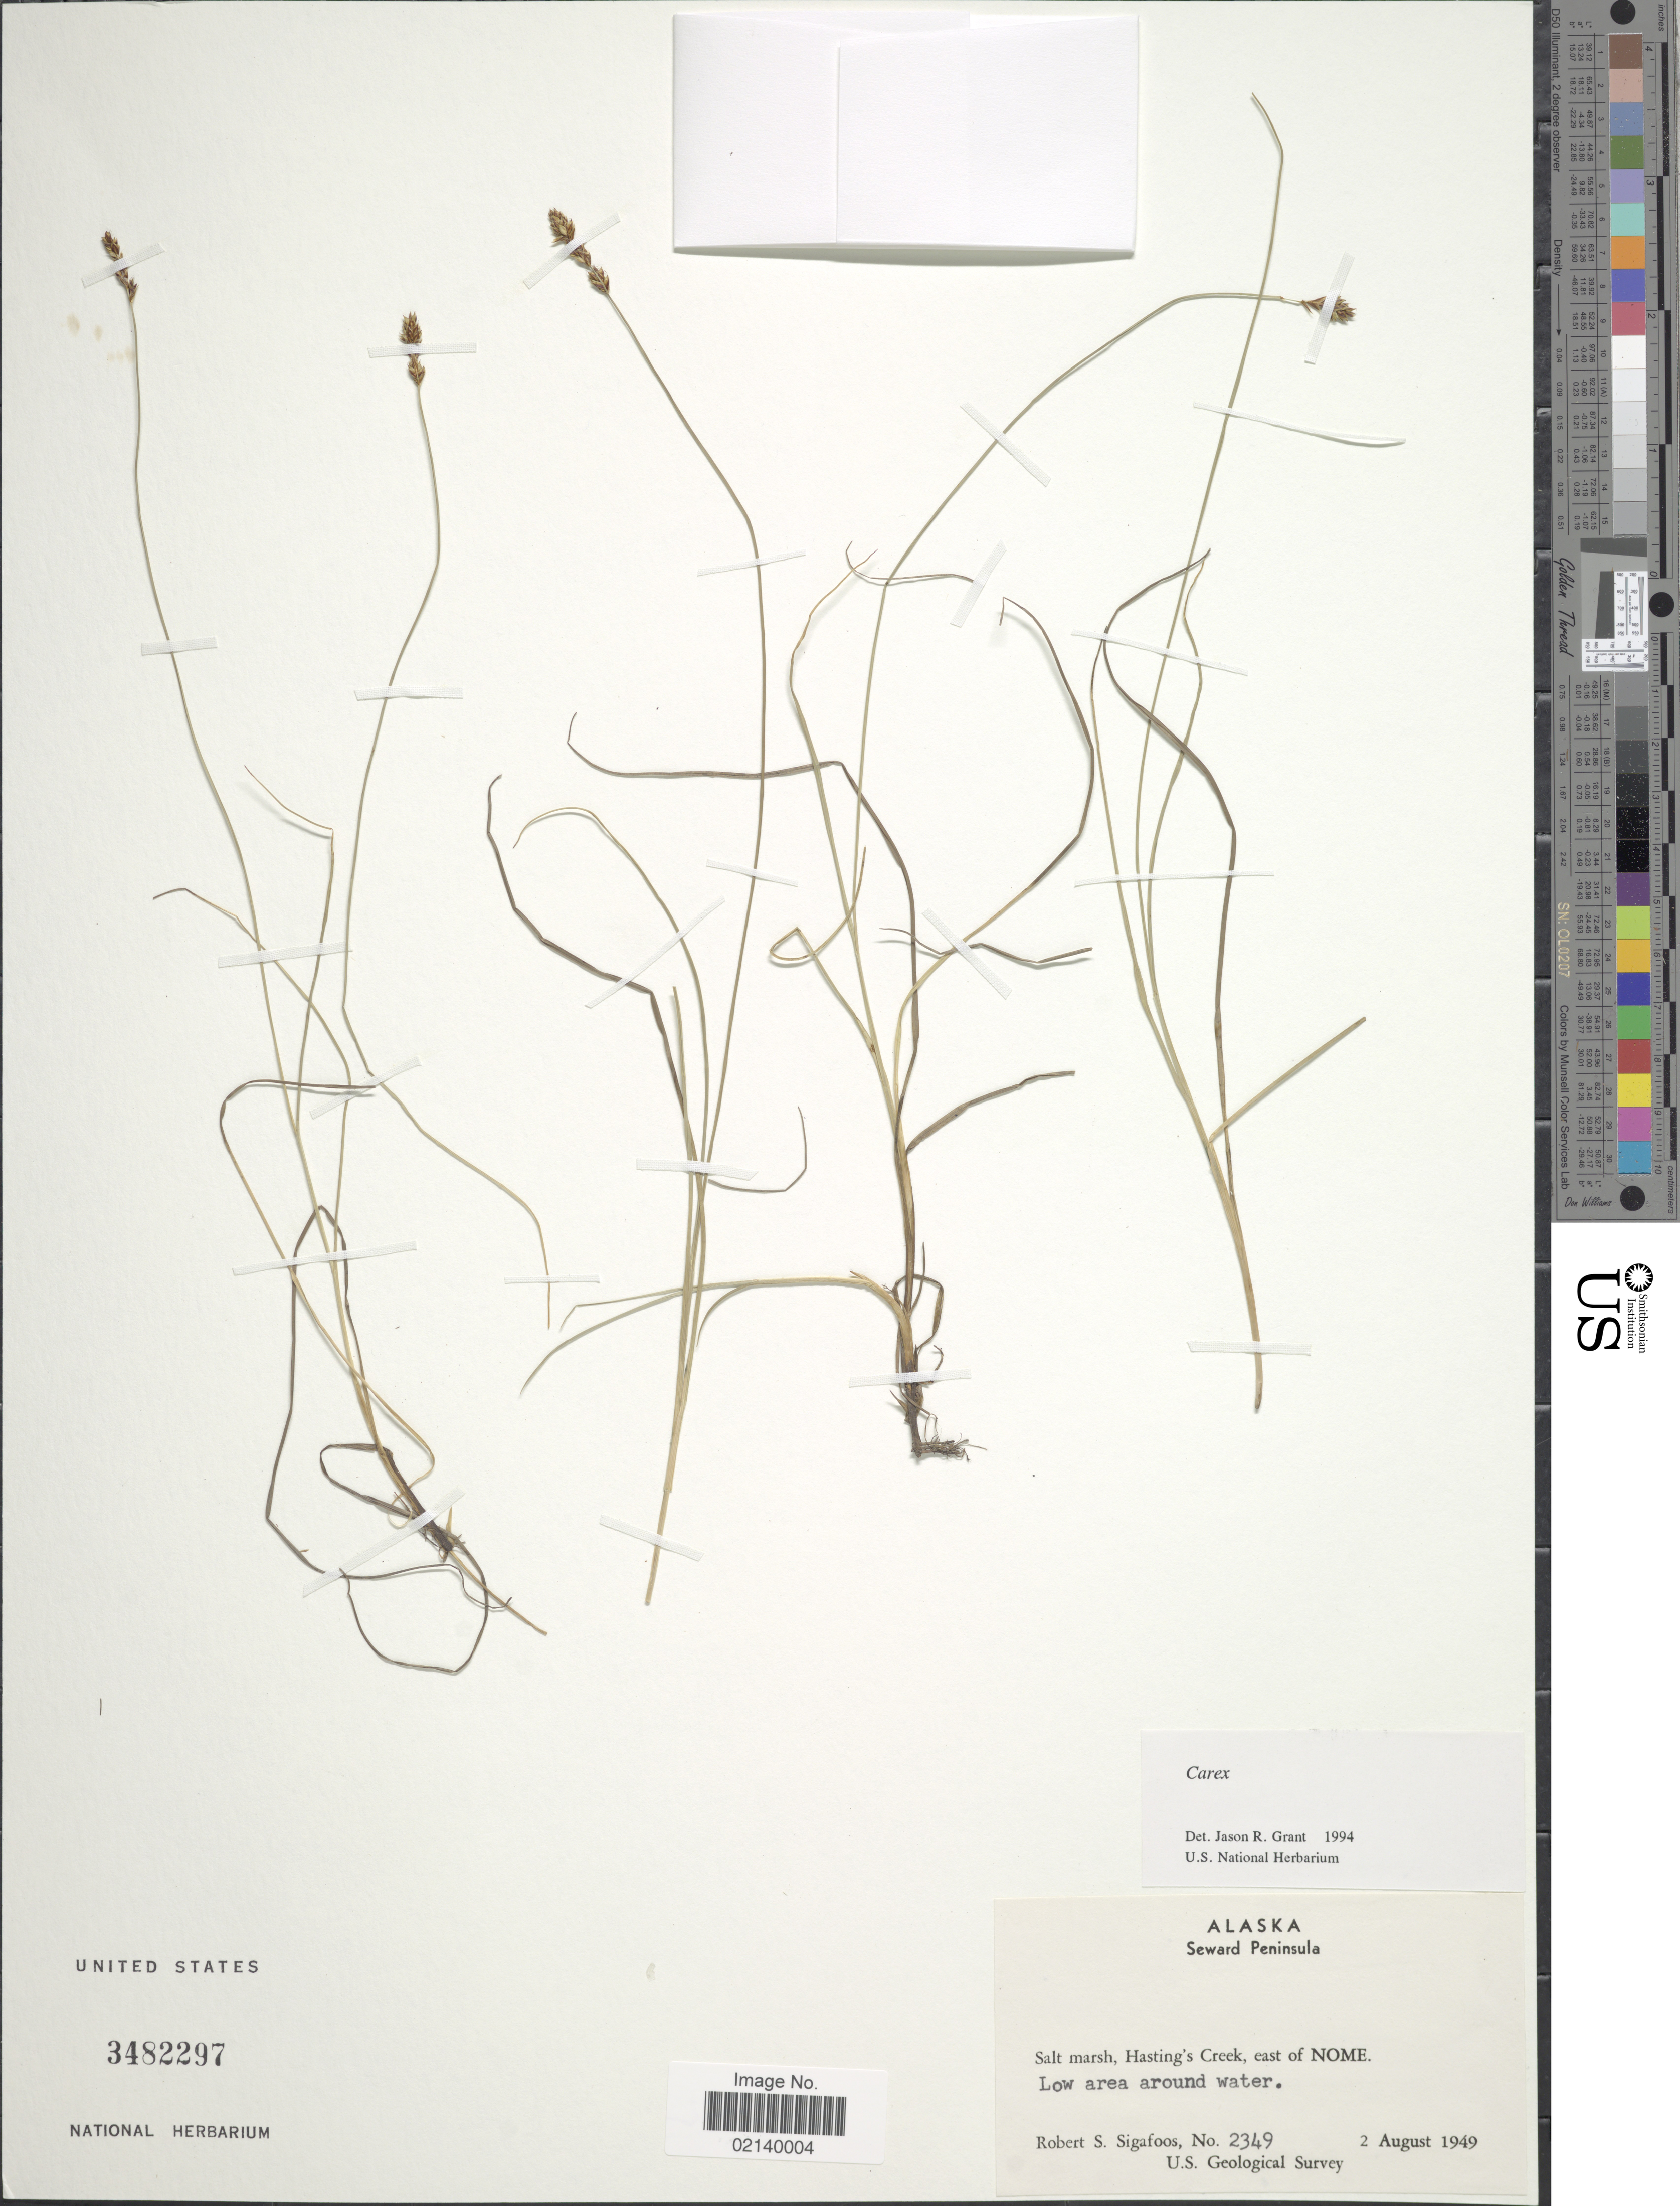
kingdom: Plantae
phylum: Tracheophyta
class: Liliopsida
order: Poales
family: Cyperaceae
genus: Carex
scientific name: Carex sp.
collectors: R. Sigafoos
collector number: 2349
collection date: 1949-08-02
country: United States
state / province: Alaska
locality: Seward Peninsula, salt marsh, Hasting's Creek, east of Nome, low area around water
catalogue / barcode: US 3482297